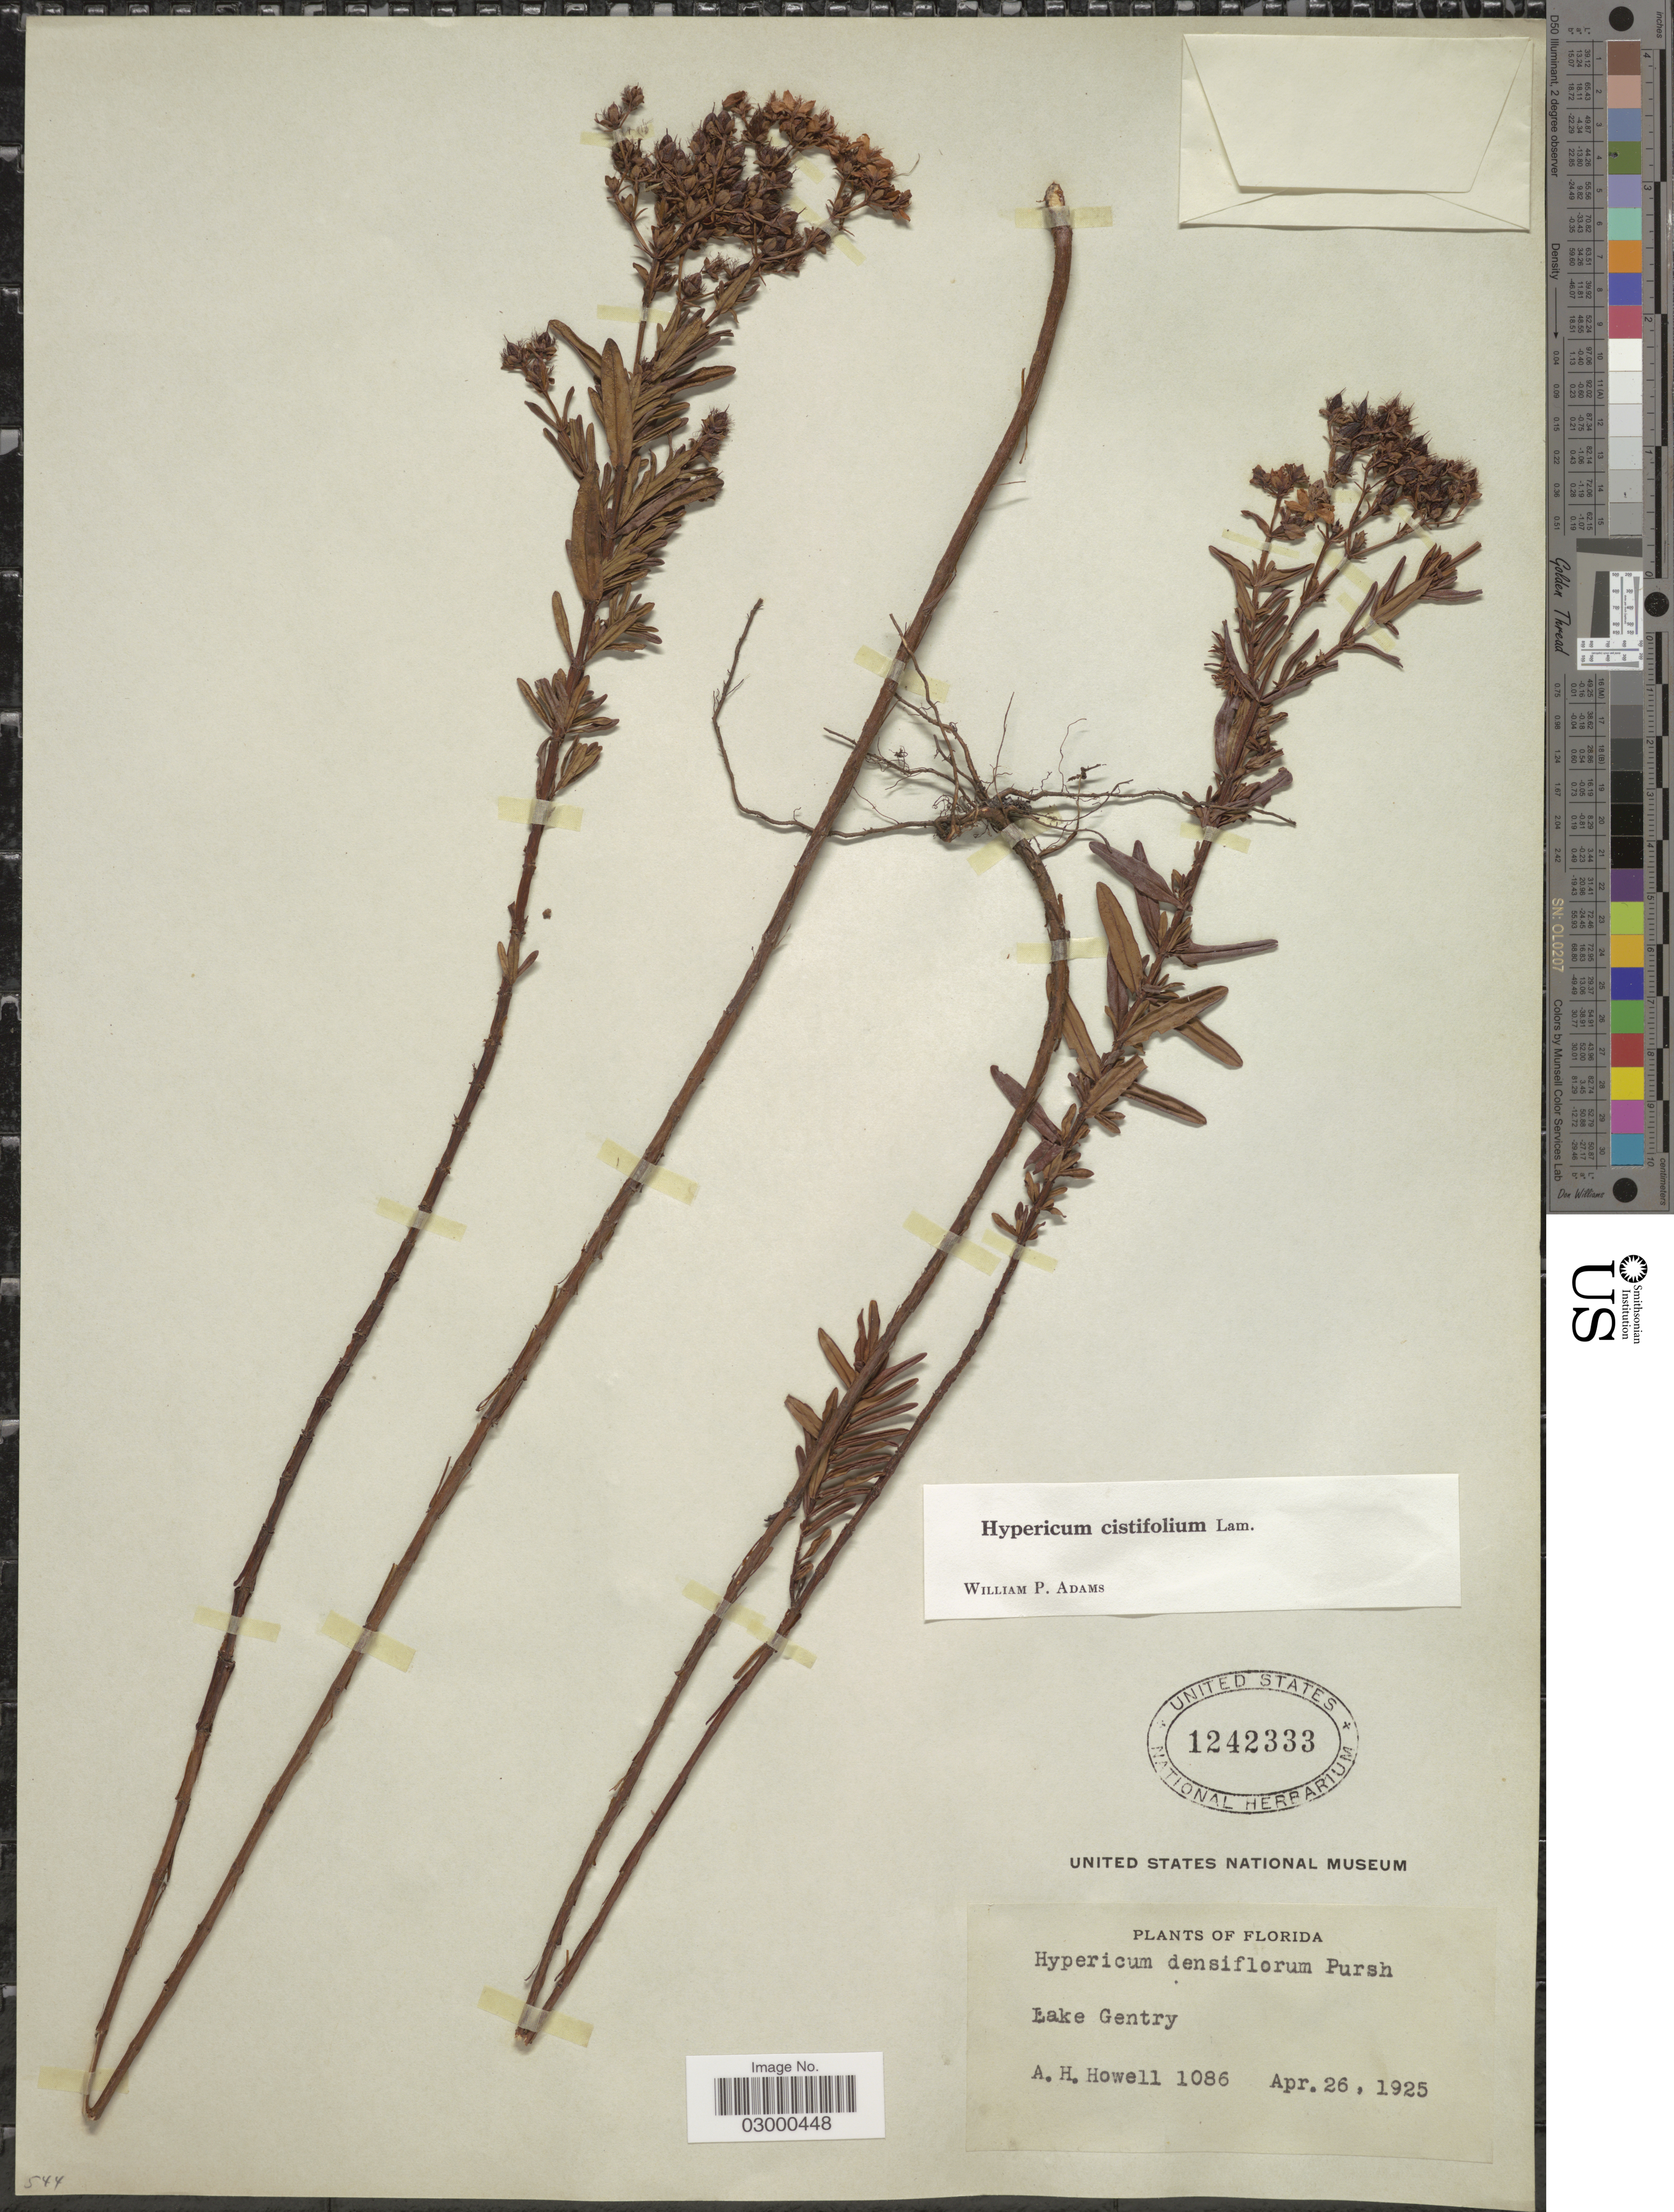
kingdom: Plantae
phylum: Tracheophyta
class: Magnoliopsida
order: Malpighiales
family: Hypericaceae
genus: Hypericum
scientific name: Hypericum cistifolium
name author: Lam.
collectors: A. Howell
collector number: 1086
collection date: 1925-04-26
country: United States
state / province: Florida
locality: Lake Gentry.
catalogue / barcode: US 1242333